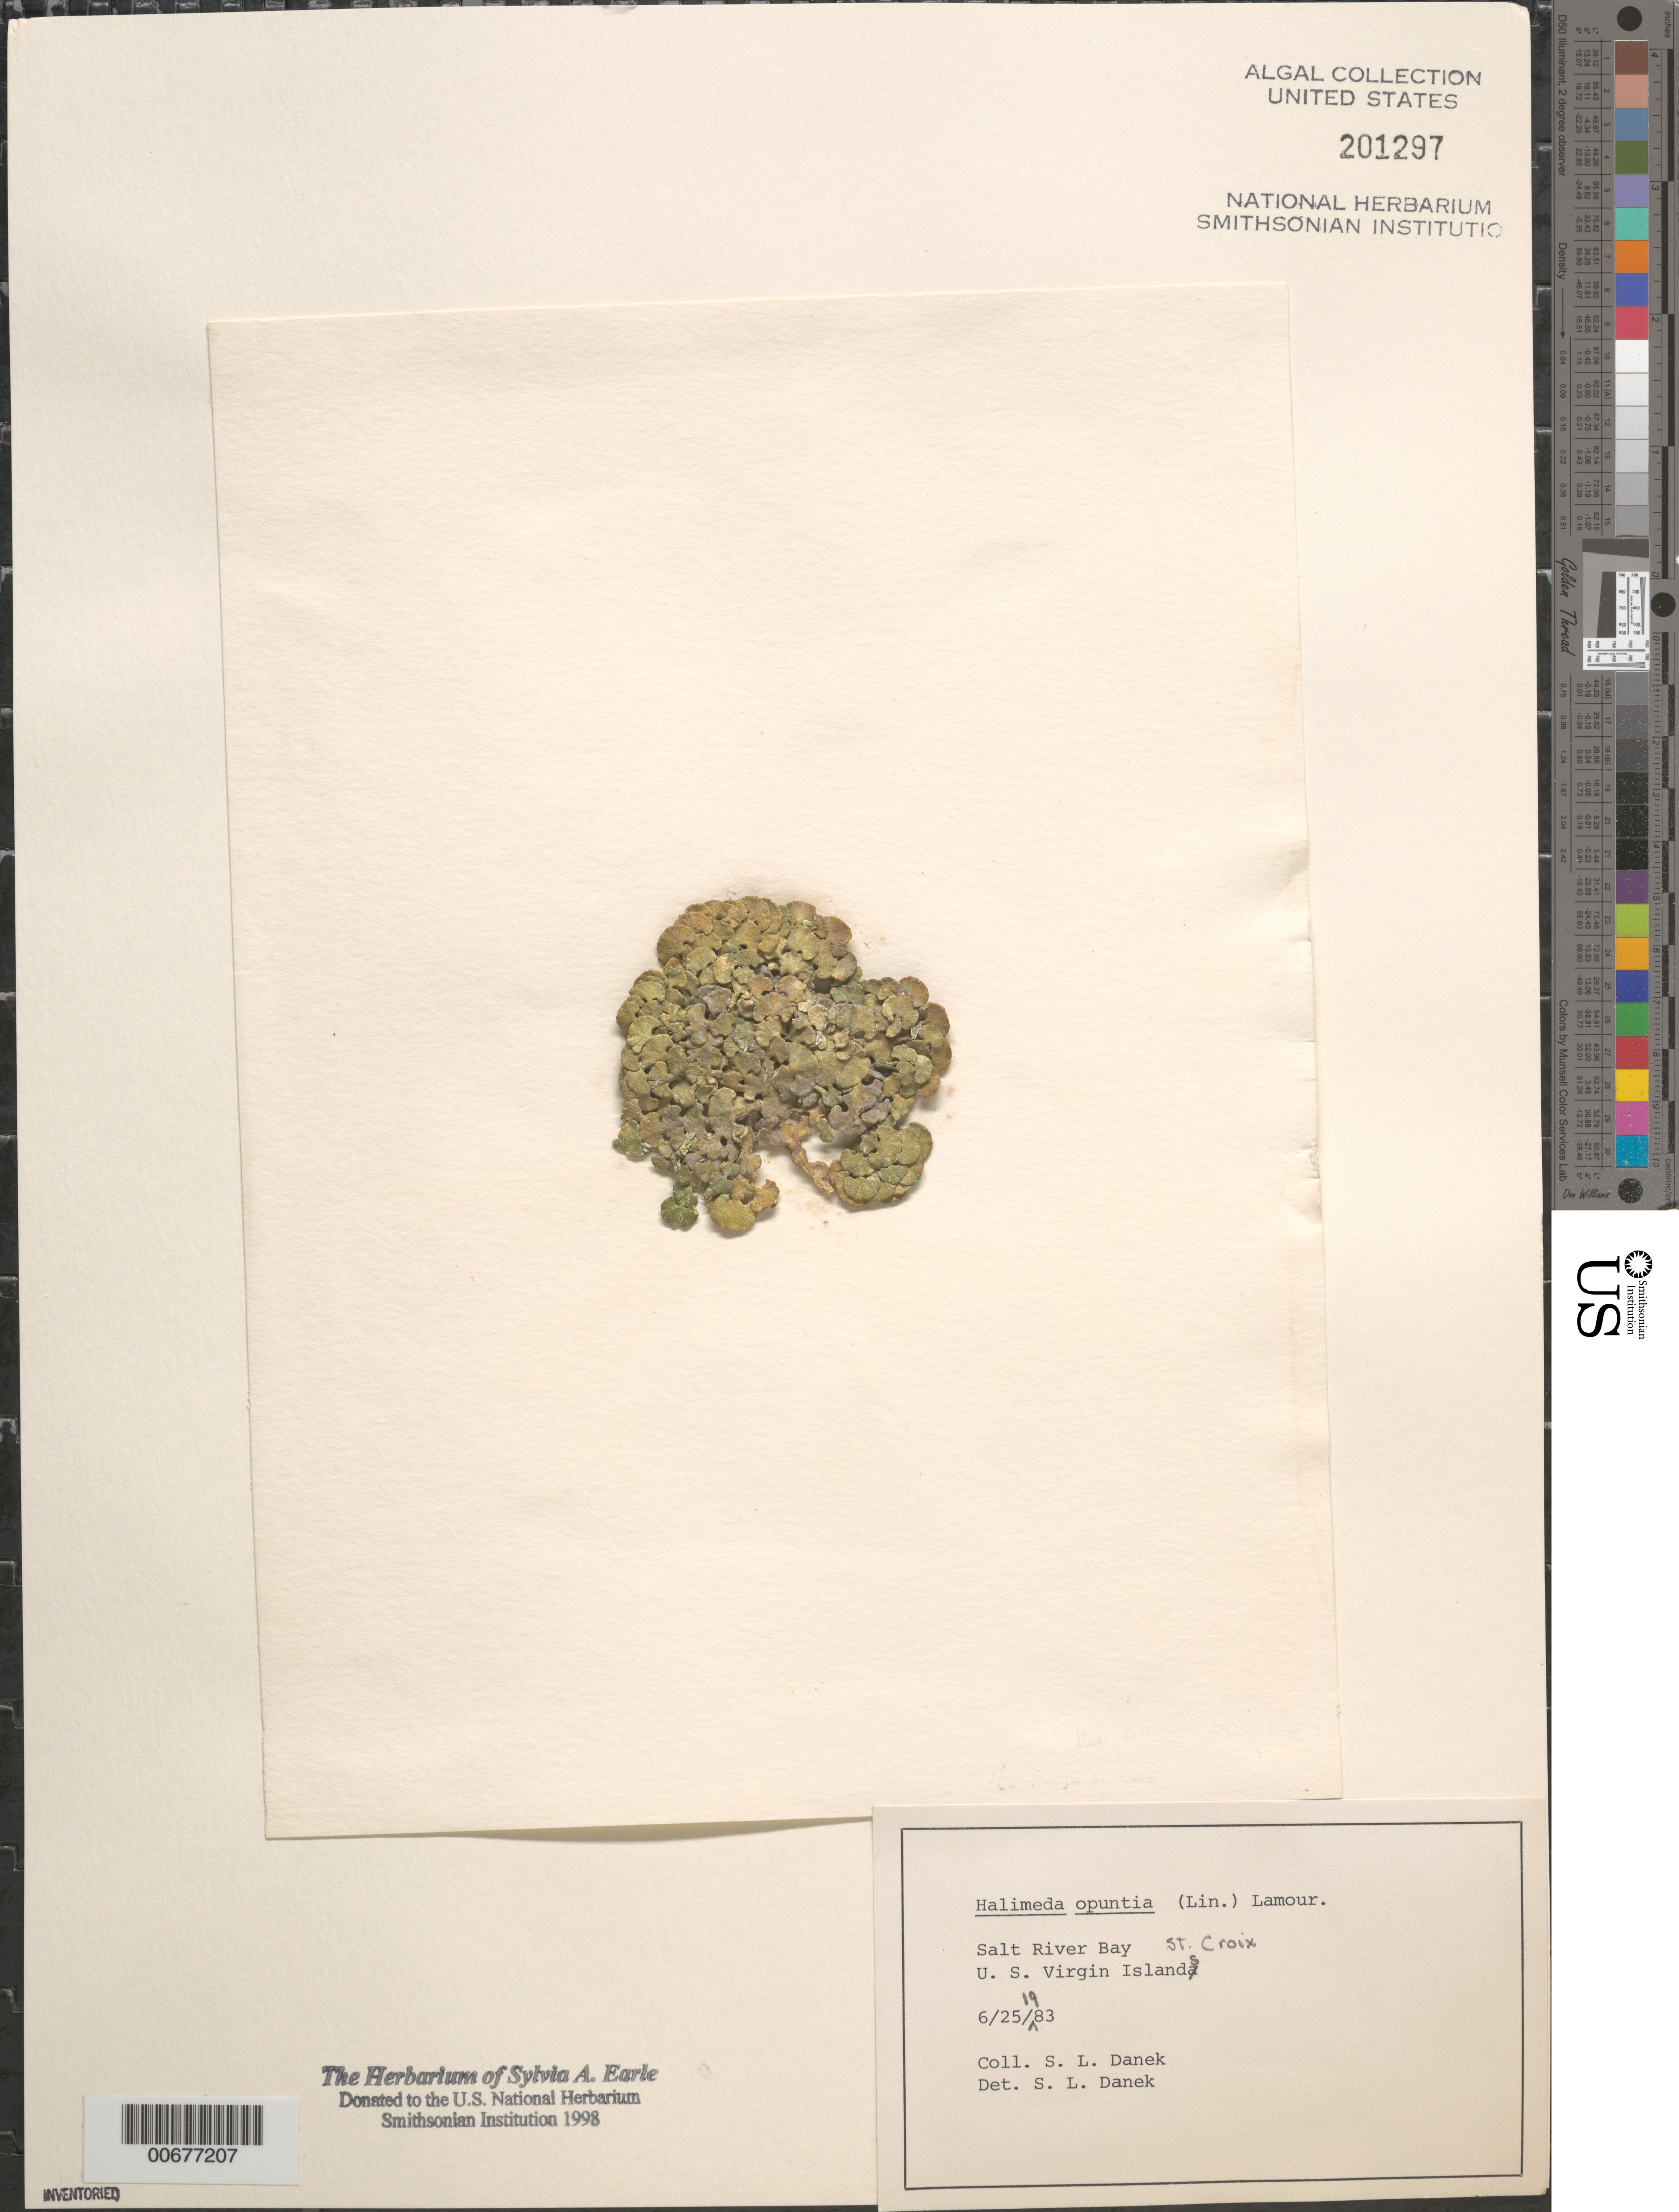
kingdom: Plantae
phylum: Chlorophyta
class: Ulvophyceae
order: Bryopsidales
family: Halimedaceae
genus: Halimeda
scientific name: Halimeda opuntia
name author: (L.) J.V.Lamouroux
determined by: Danek, S. L.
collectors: S. Danek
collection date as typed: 25 Jun 1983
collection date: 1983-06-25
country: U.S. Virgin Islands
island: St. Croix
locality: Salt River Bay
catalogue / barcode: US 201297